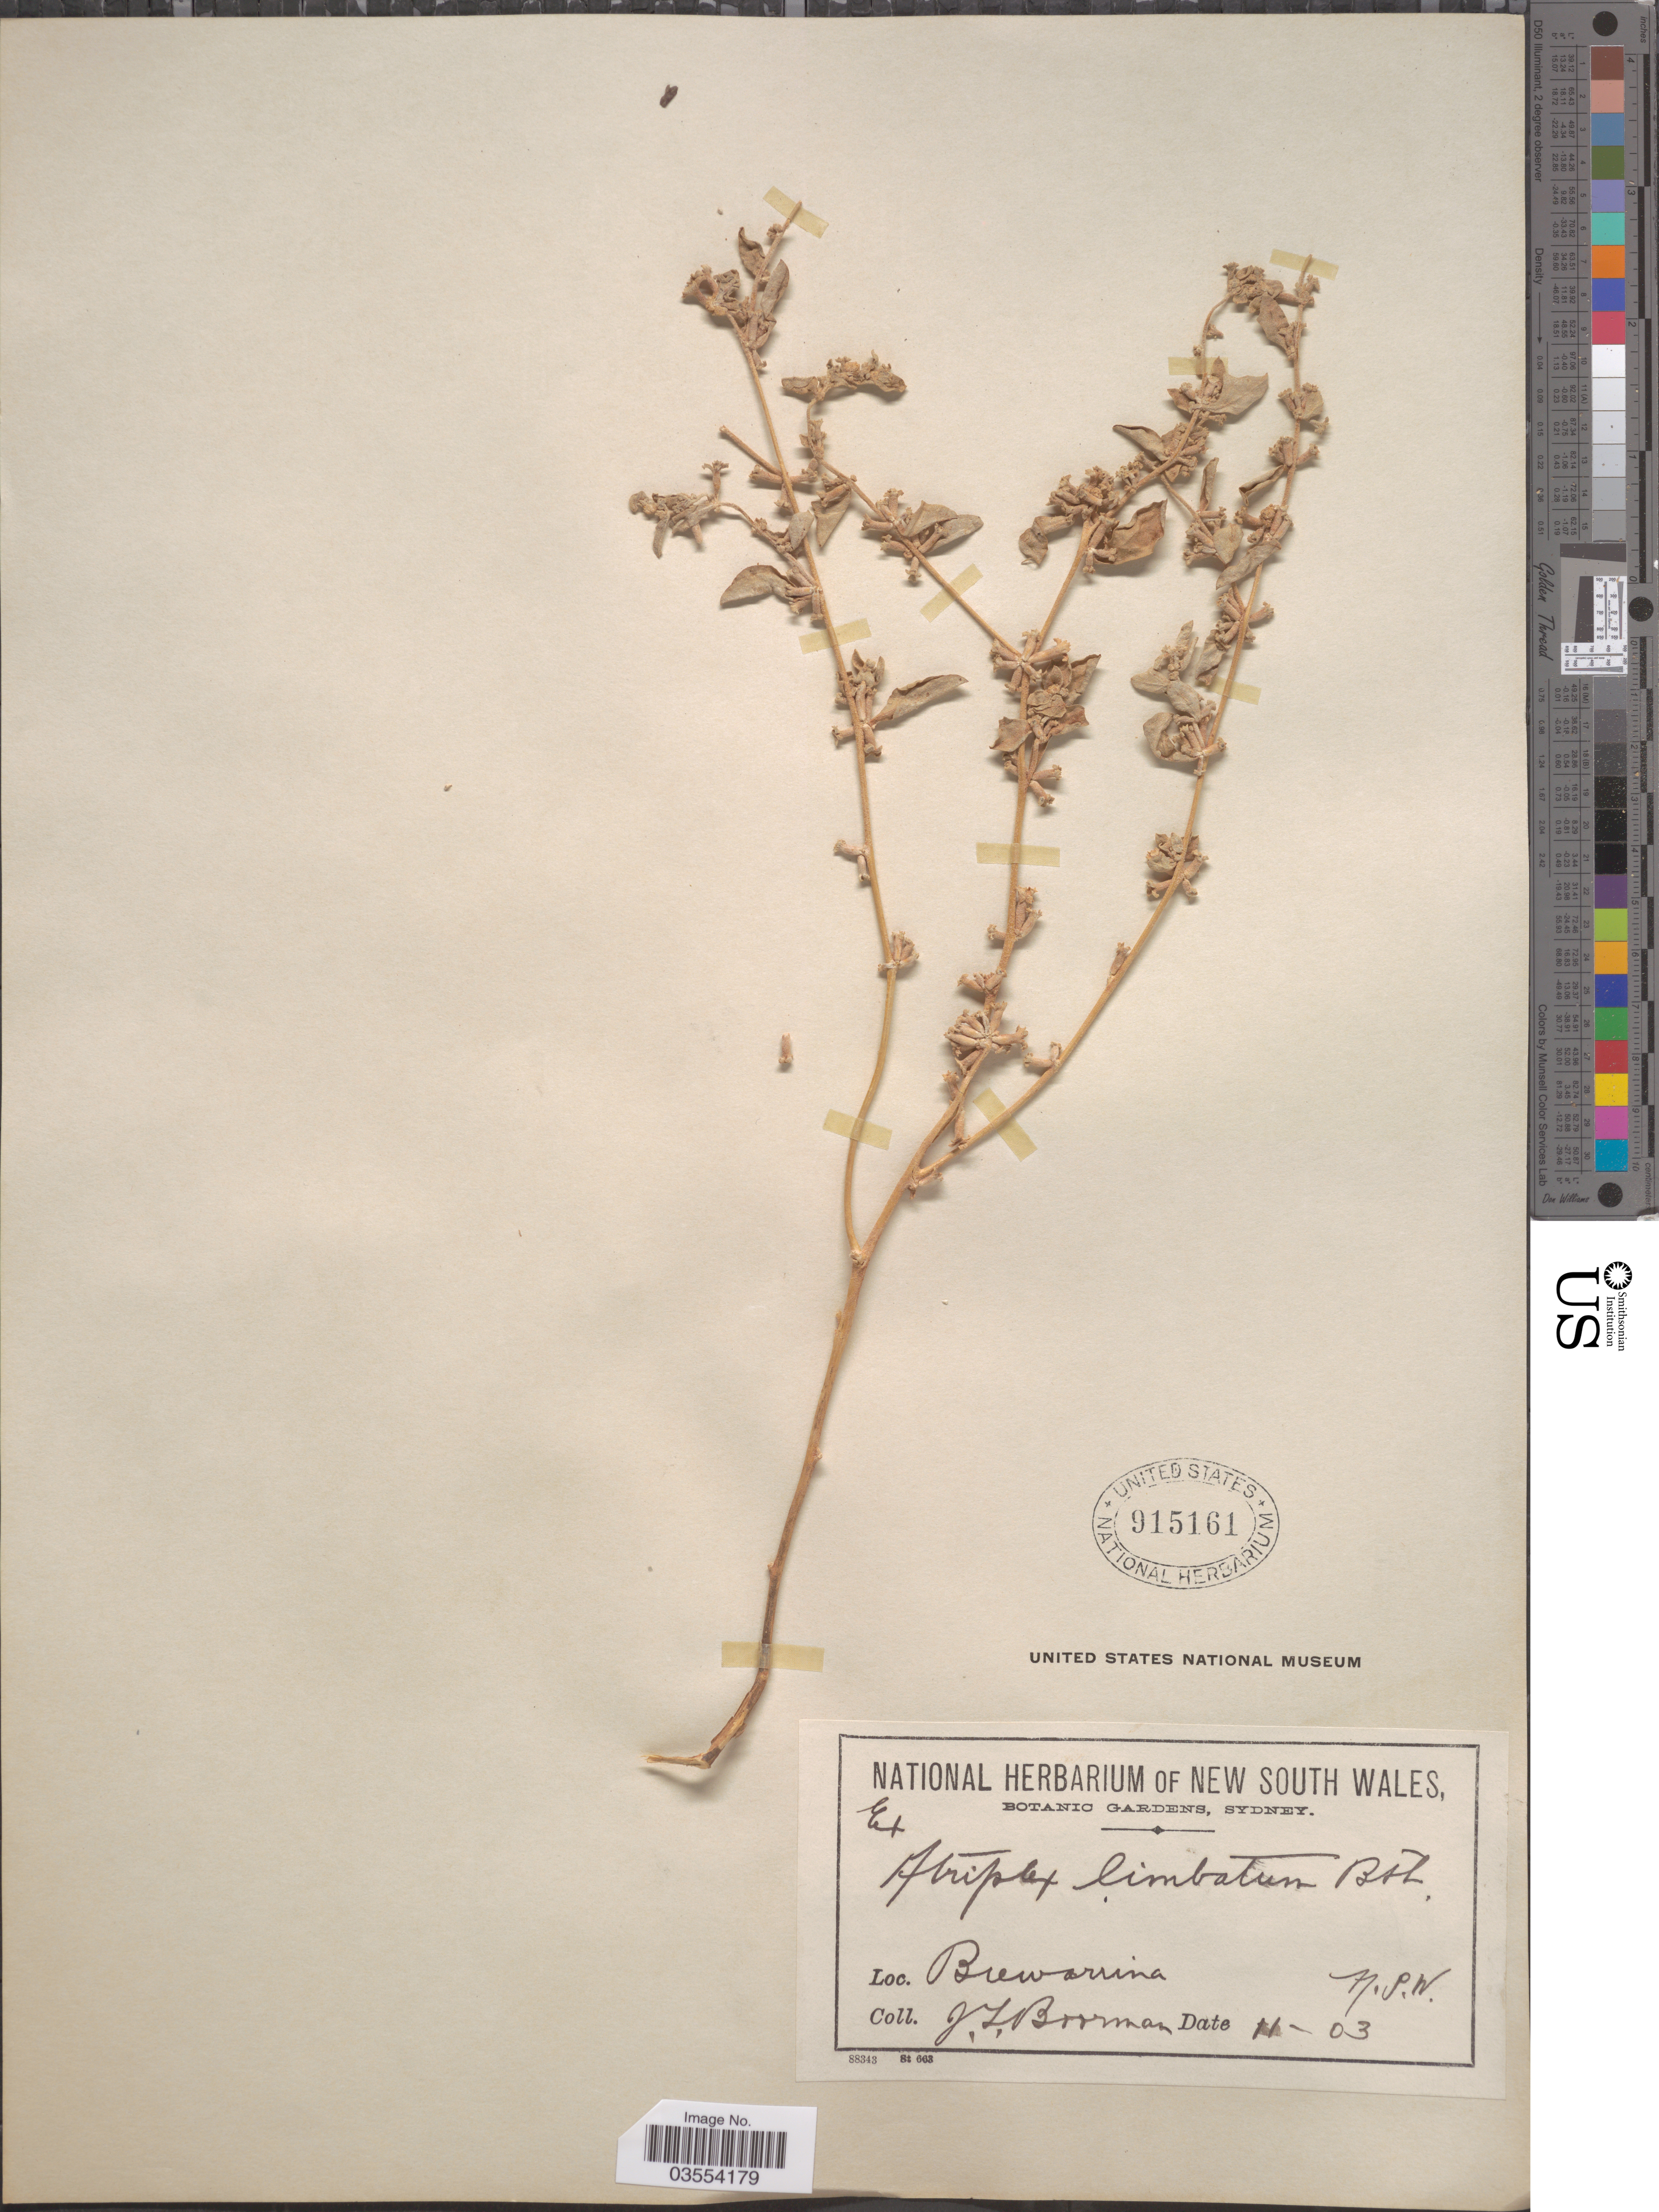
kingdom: Plantae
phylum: Tracheophyta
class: Magnoliopsida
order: Caryophyllales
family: Amaranthaceae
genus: Atriplex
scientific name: Atriplex limbata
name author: Benth.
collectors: J. Boorman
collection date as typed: Transcribed d/m/y: /11/3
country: Australia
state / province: New South Wales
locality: Brewarrina.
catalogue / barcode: US 915161